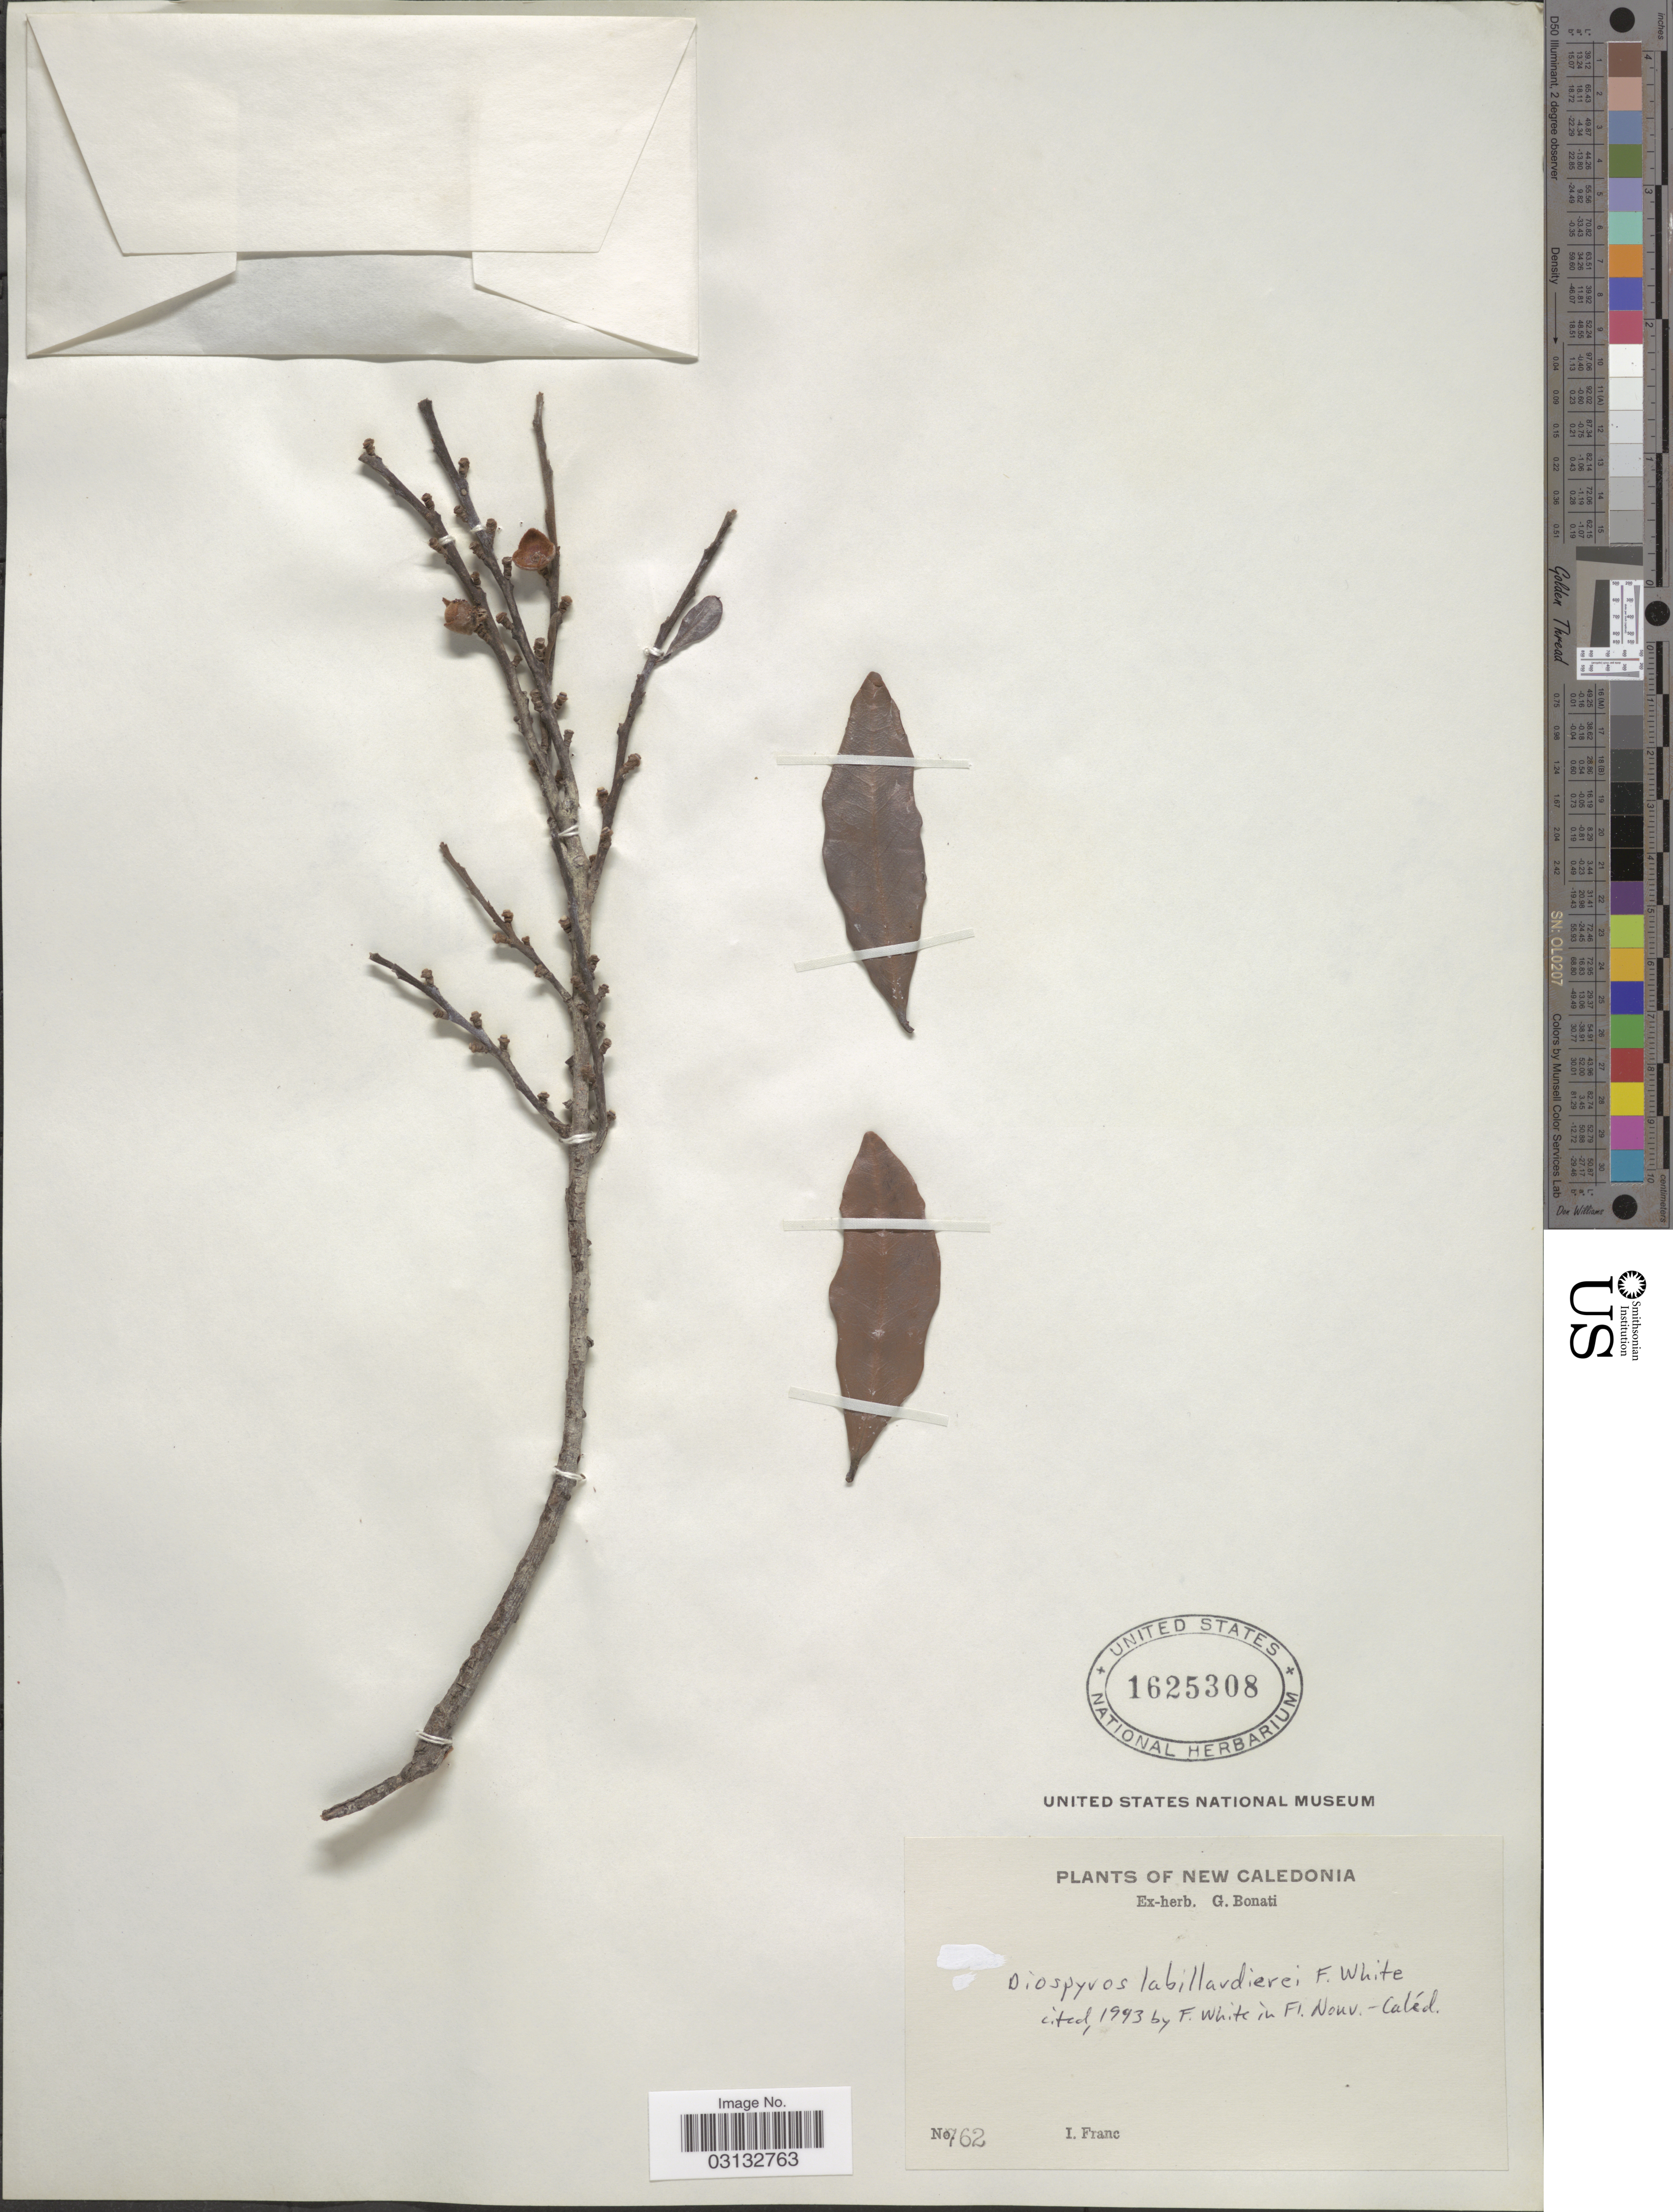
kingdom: Plantae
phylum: Tracheophyta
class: Magnoliopsida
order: Ericales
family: Ebenaceae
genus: Diospyros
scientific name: Diospyros labillardierei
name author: F. White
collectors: I. Franc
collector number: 762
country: New Caledonia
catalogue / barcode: US 1625308